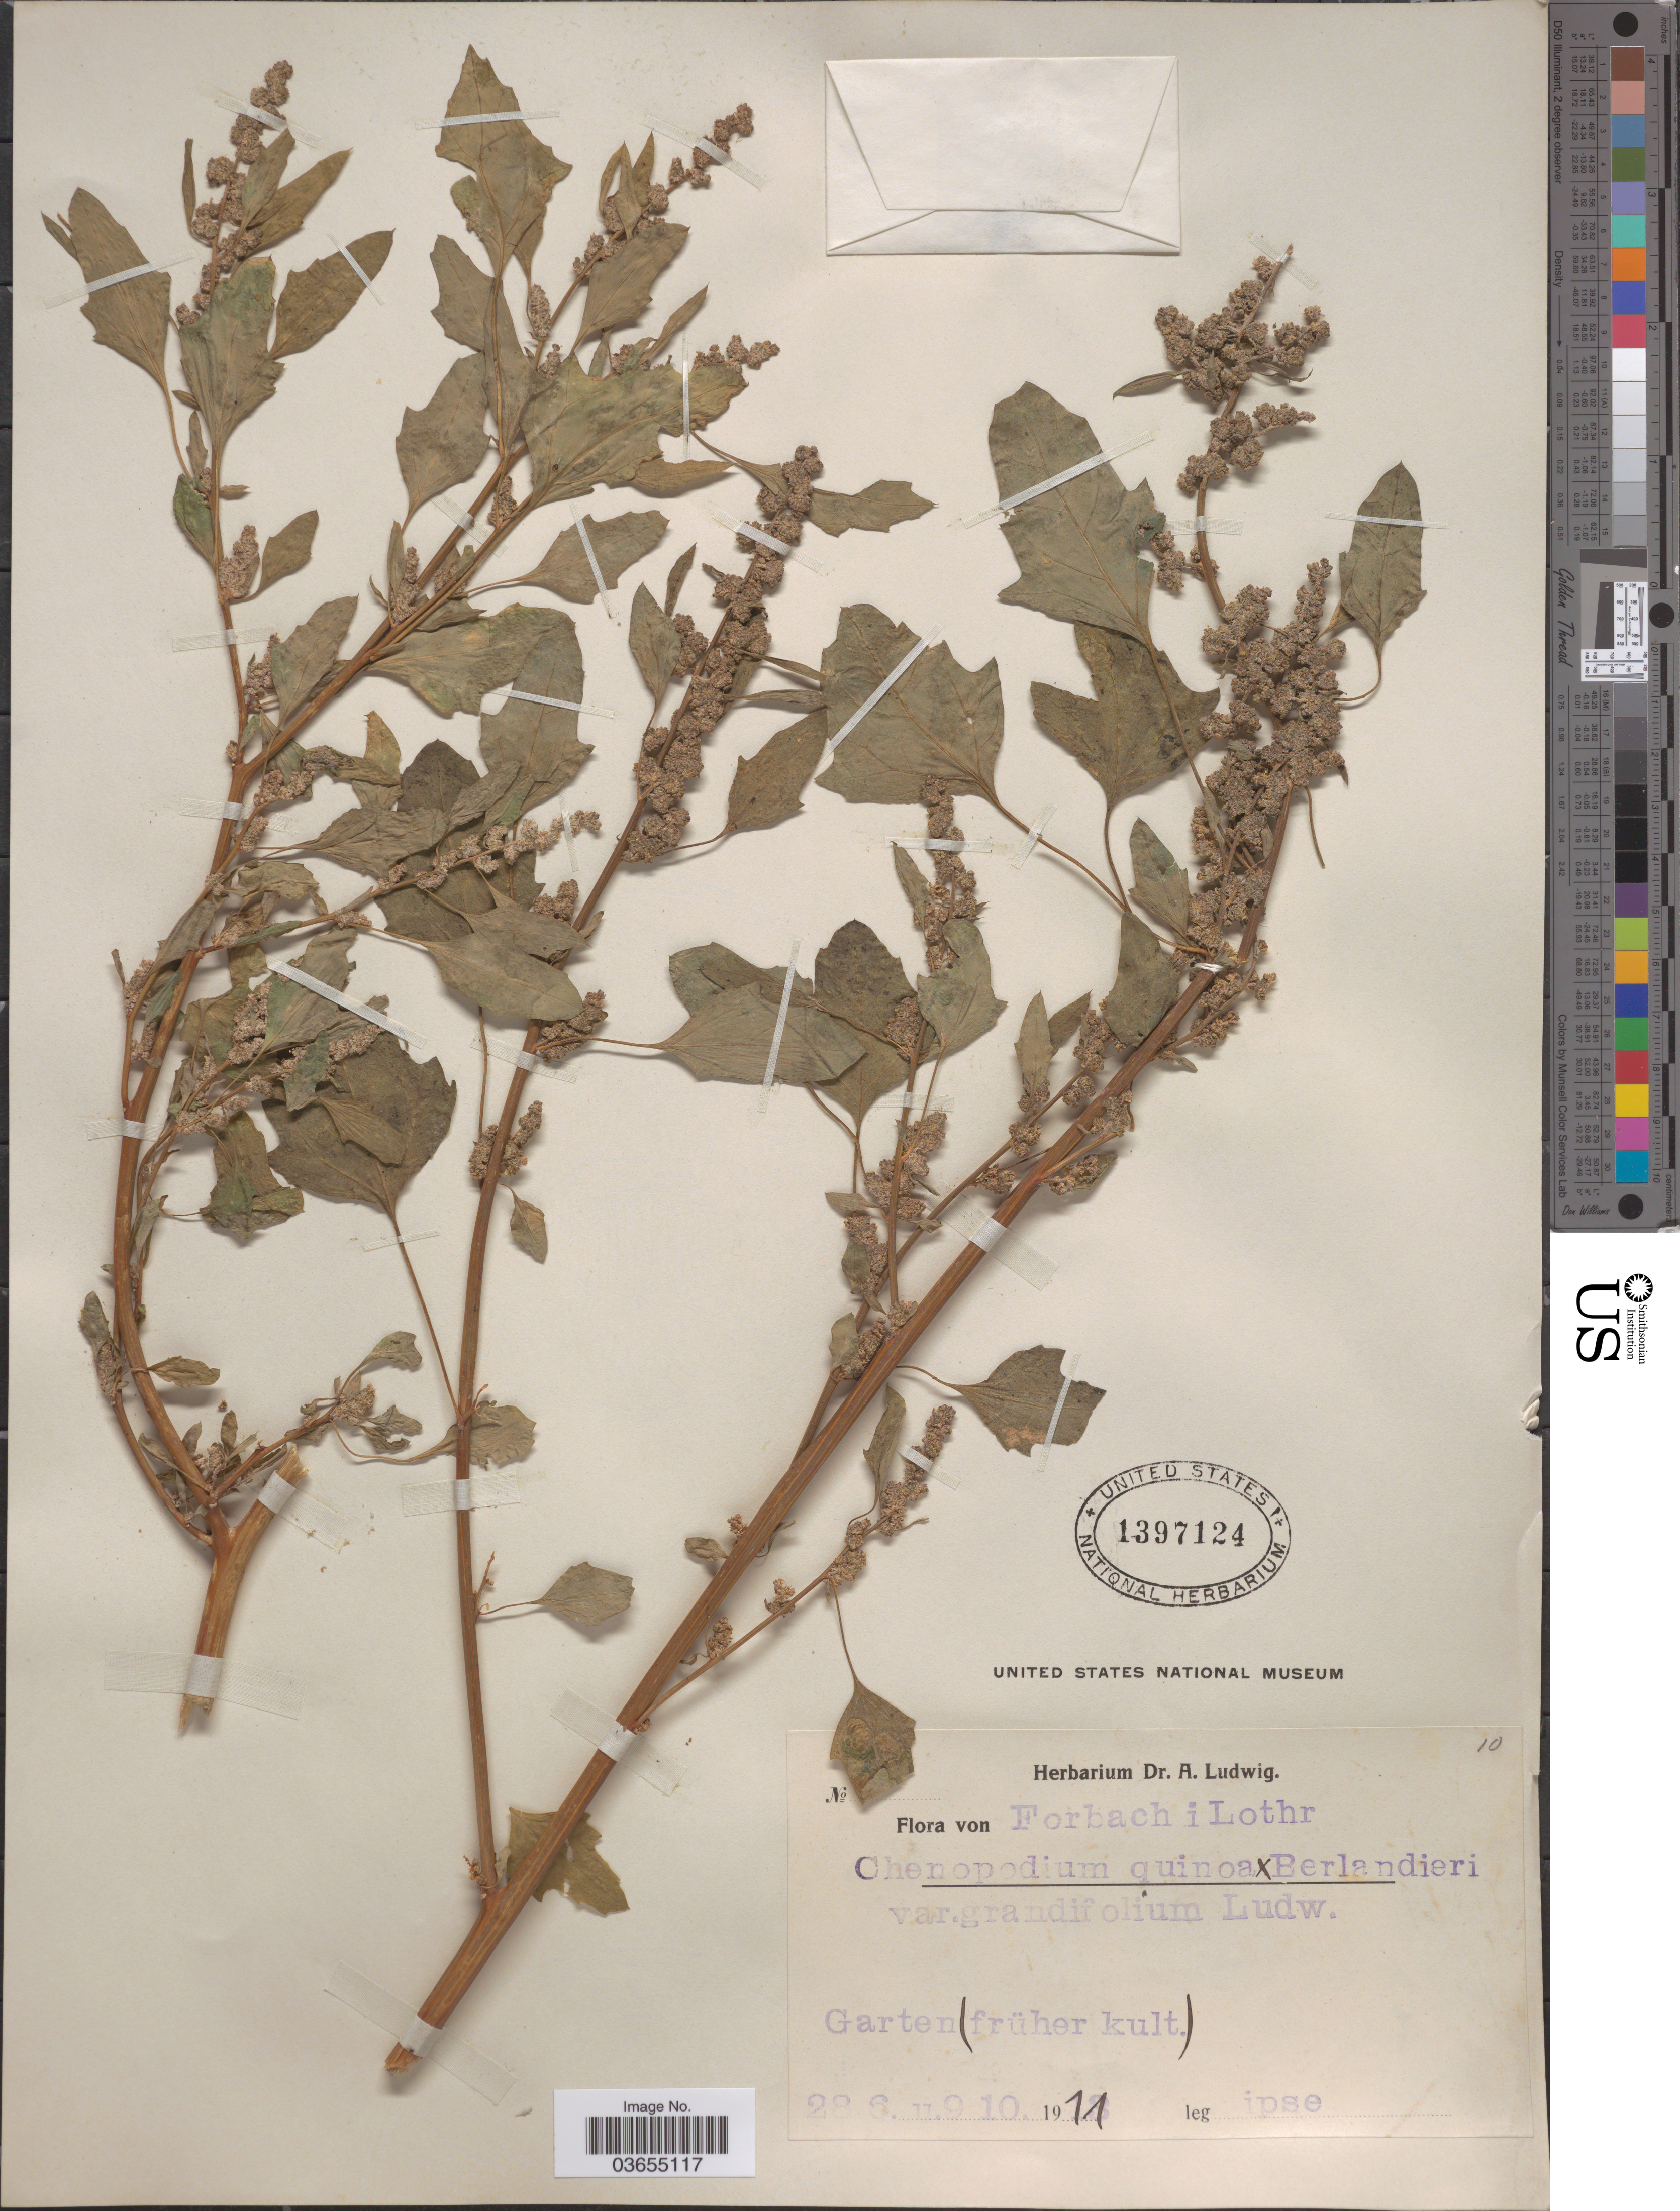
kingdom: Plantae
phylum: Tracheophyta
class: Magnoliopsida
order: Caryophyllales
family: Amaranthaceae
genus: Chenopodium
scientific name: Chenopodium quinoa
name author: Willd.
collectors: A. Ludwig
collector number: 10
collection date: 1911-06-28/1911-10-09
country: Germany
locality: Forbach i Lothr. Garten.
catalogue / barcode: US 1397124